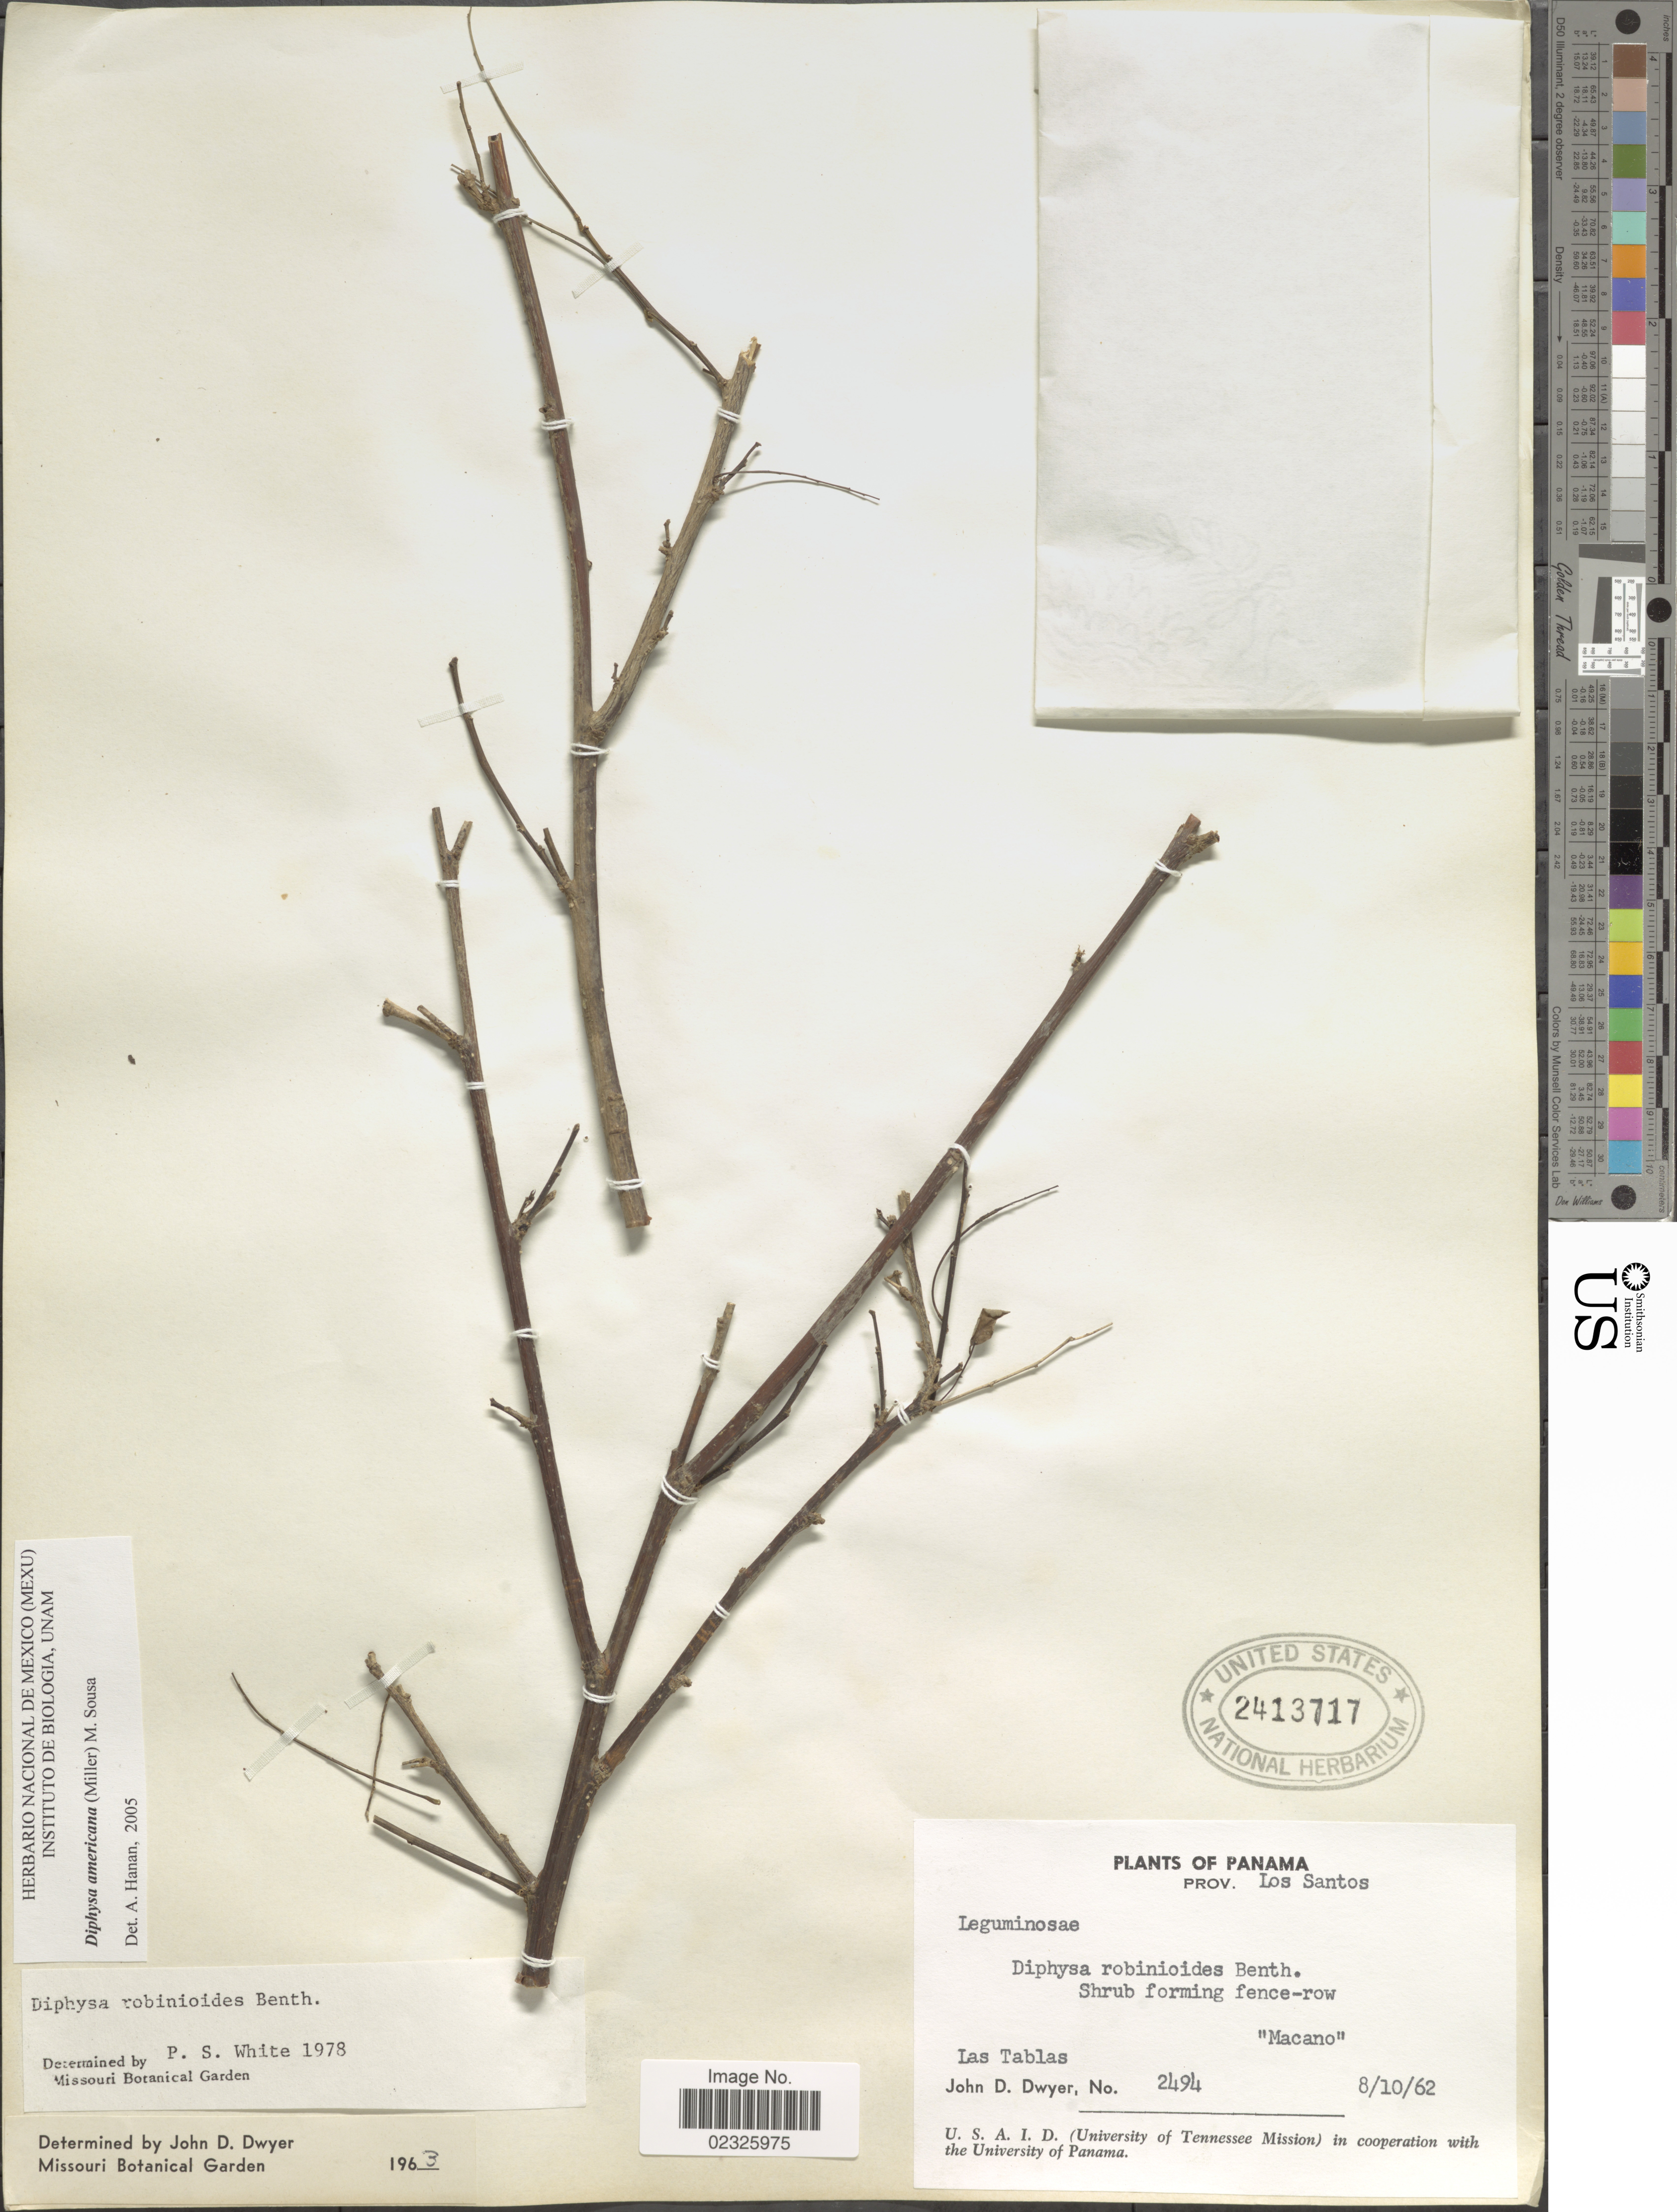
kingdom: Plantae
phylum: Tracheophyta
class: Magnoliopsida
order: Fabales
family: Fabaceae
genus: Diphysa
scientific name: Diphysa americana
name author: (Mill.) M. Sousa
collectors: J. D. Dwyer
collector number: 2494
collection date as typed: Transcribed d/m/y: 8/10/62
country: Panama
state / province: Los Santos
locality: Las Tablas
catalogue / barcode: US 2413717